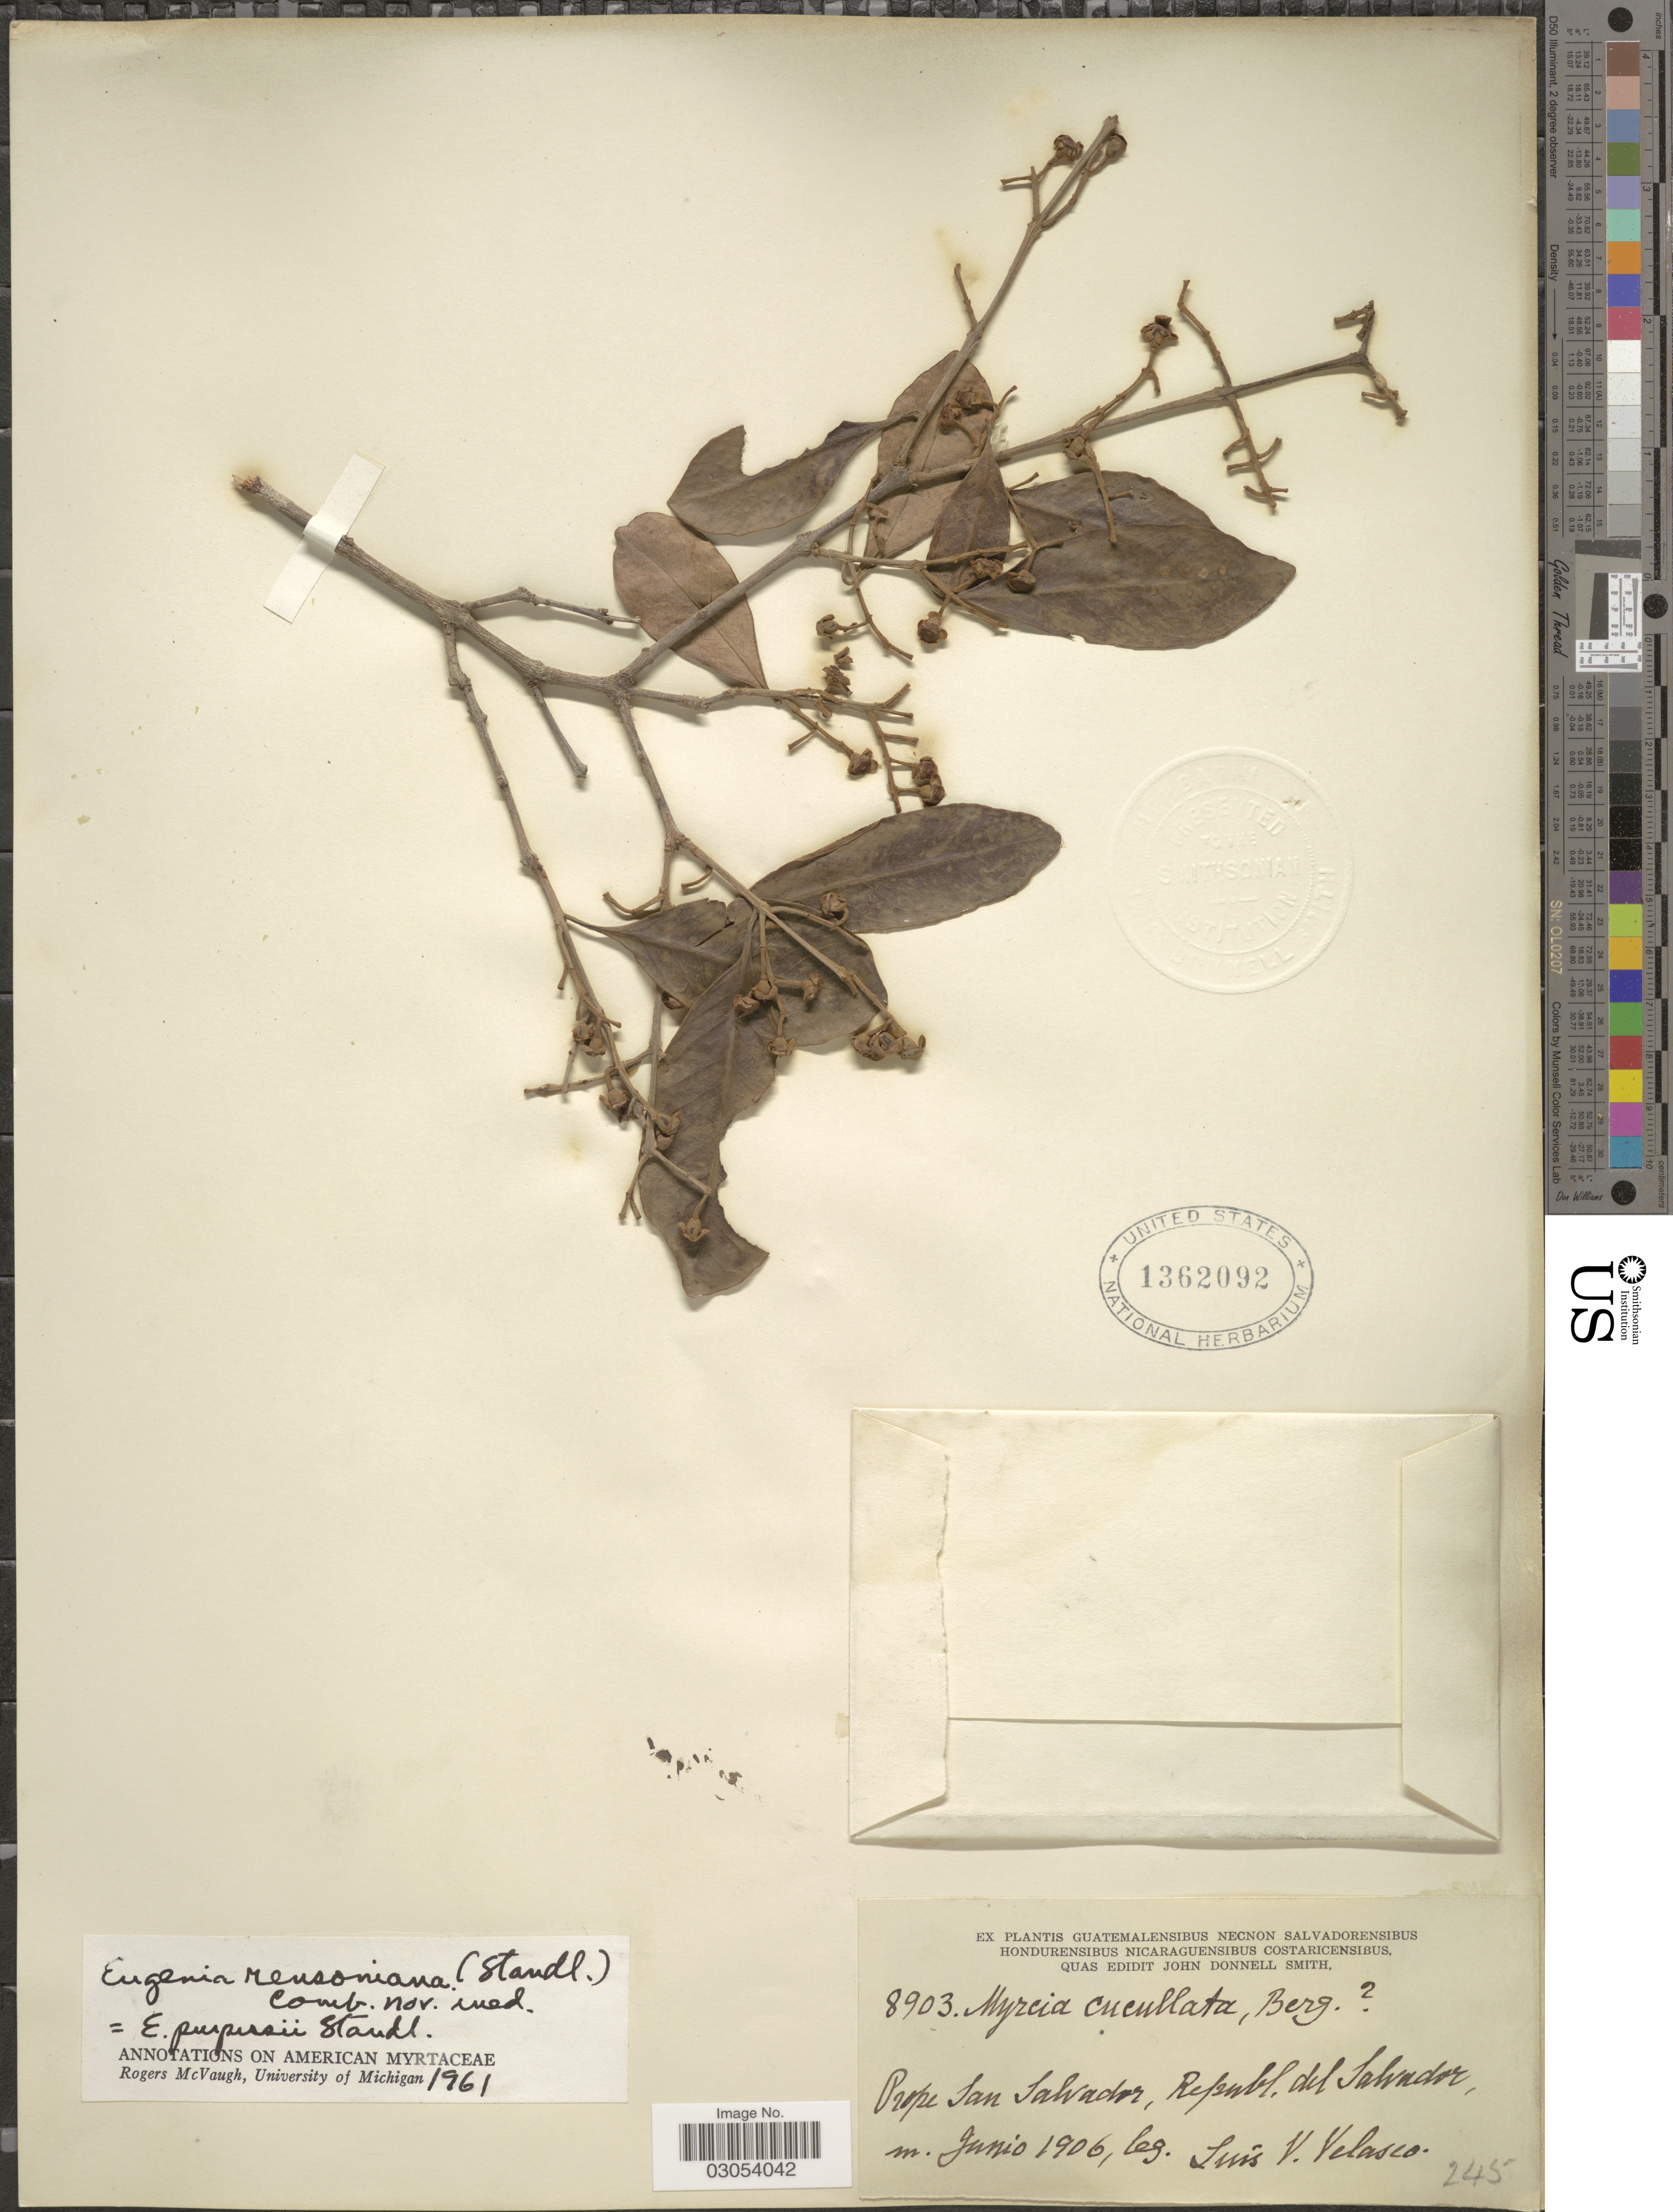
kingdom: Plantae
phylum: Tracheophyta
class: Magnoliopsida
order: Myrtales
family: Myrtaceae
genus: Eugenia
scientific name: Eugenia rensoniana (Standl.) McVaugh comb. nov. ined.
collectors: L. Velasco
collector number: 8903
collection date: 1906-06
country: El Salvador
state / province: San Salvador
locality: Prope San Salvador.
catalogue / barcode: US 1362092